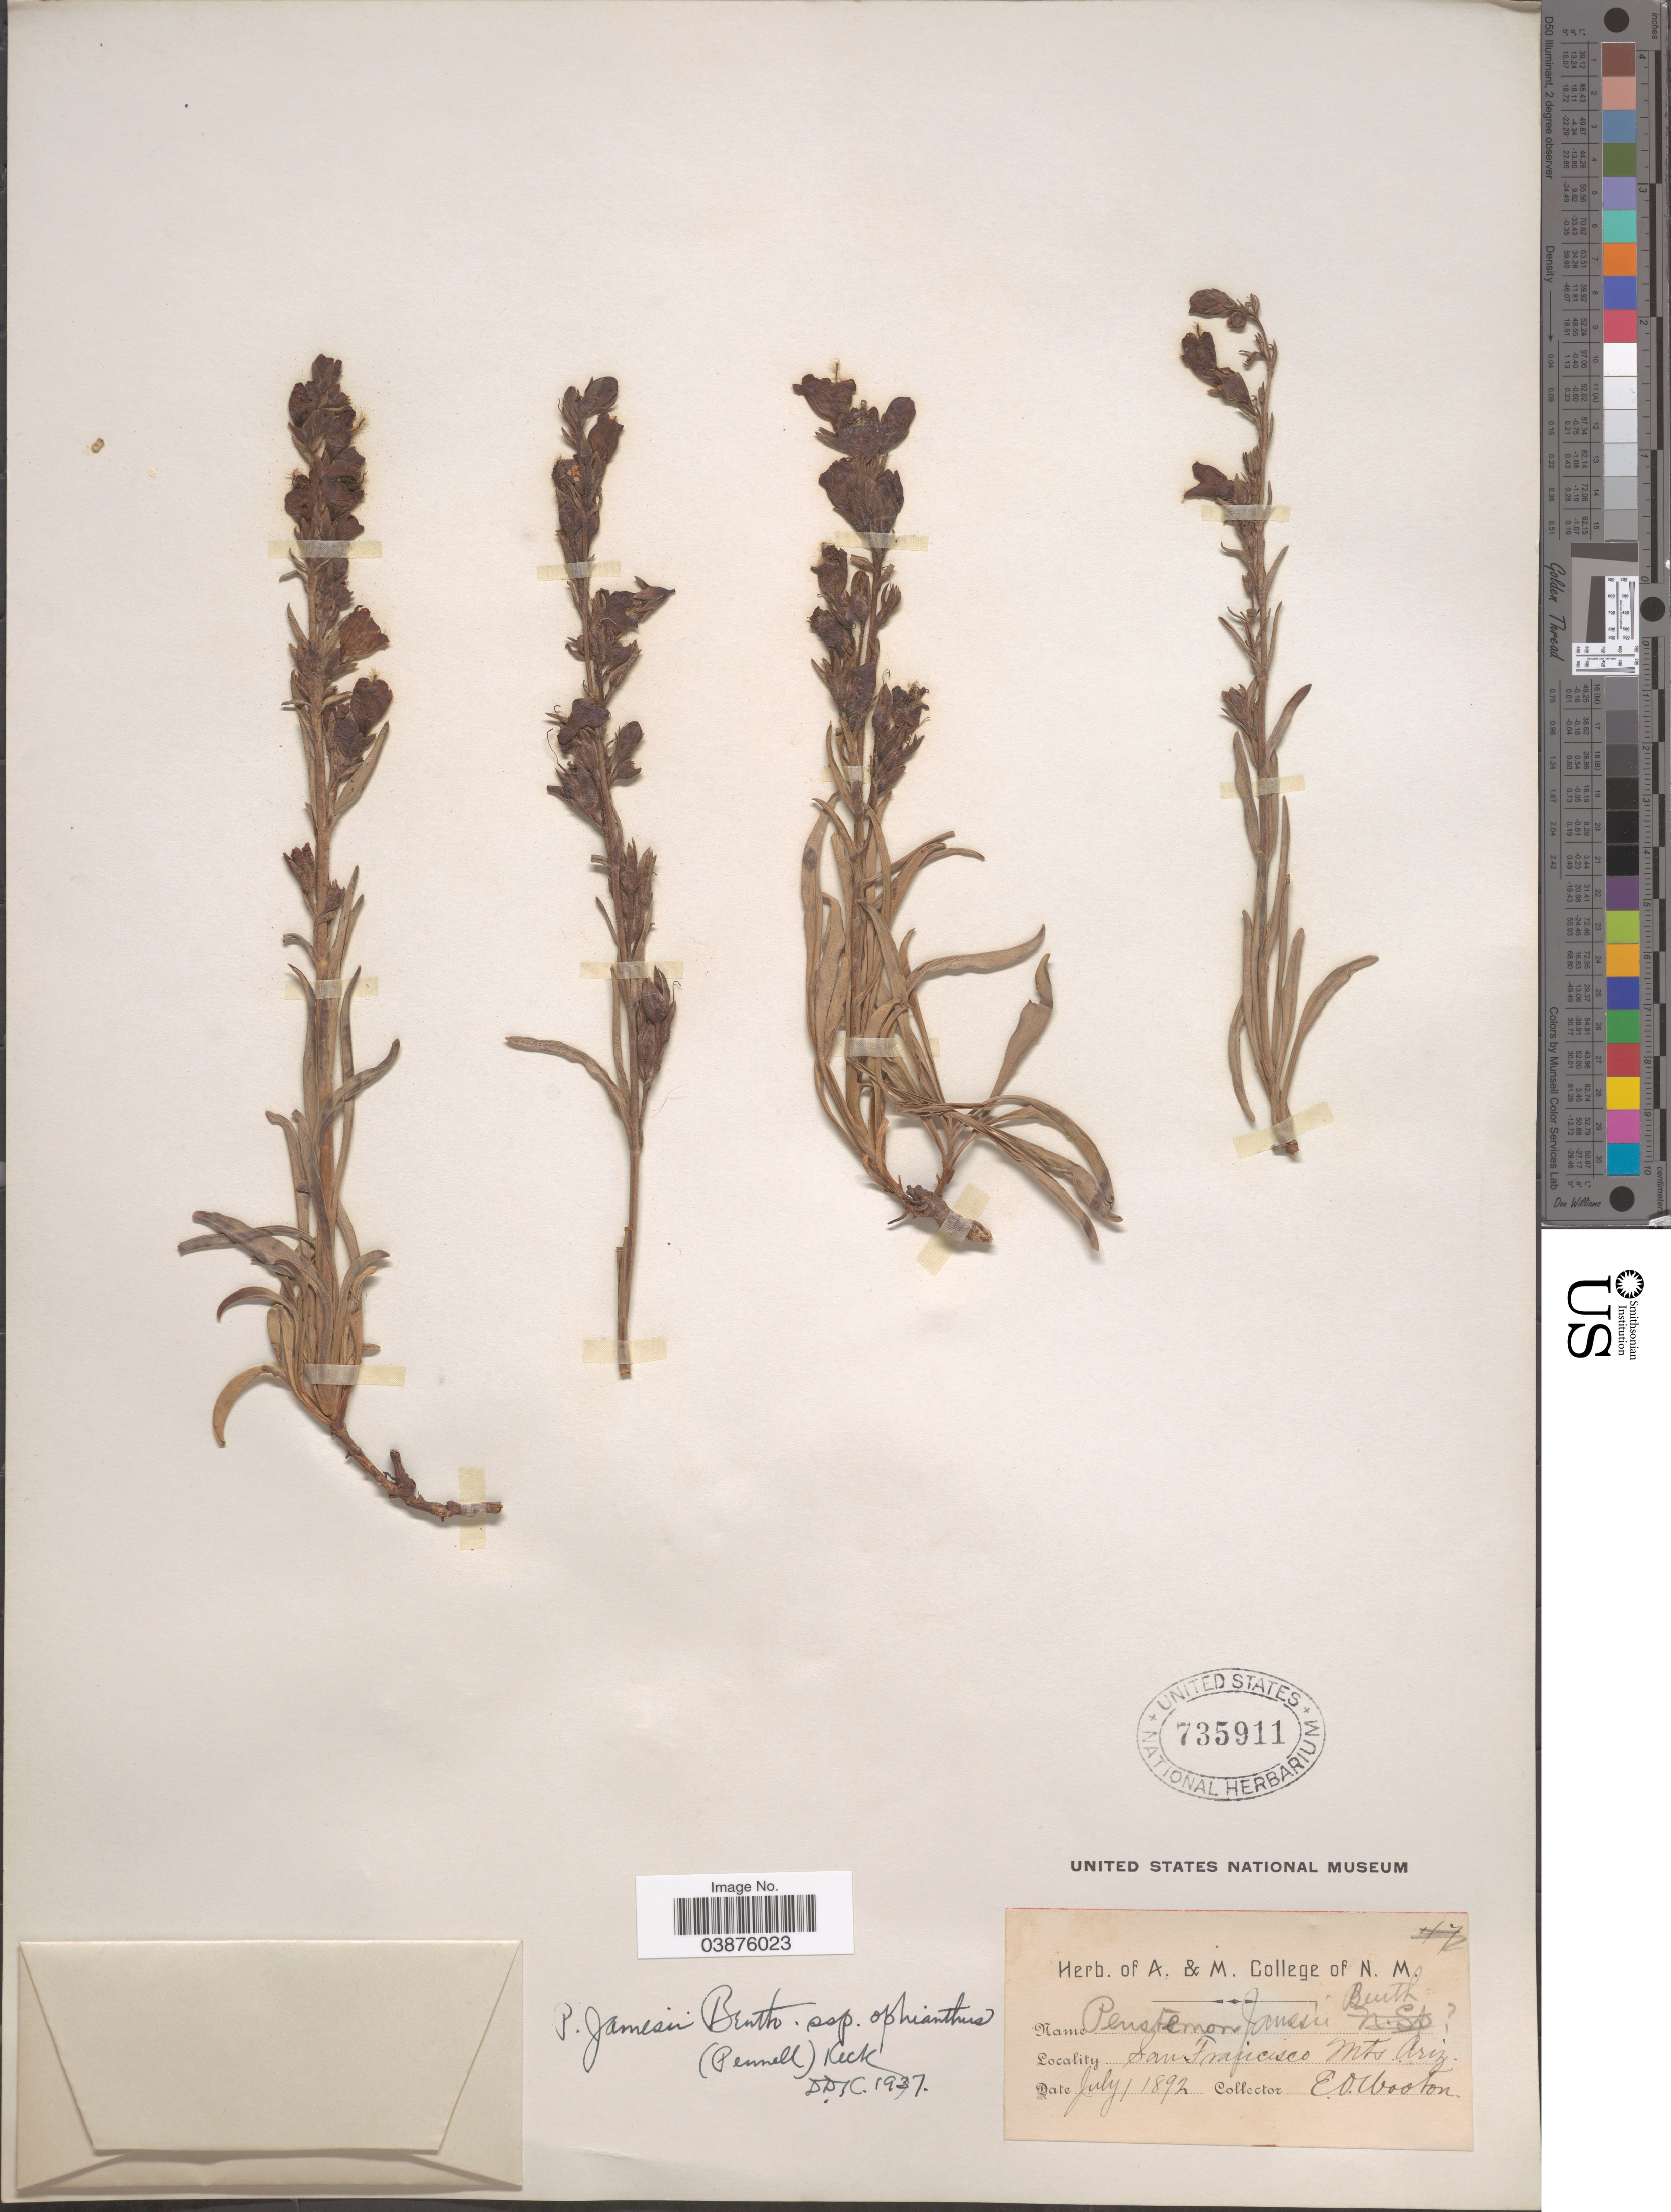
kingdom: Plantae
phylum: Tracheophyta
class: Magnoliopsida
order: Lamiales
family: Plantaginaceae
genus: Penstemon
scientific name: Penstemon jamesii subsp. ophianthus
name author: (Pennell) D.D. Keck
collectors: E. O. Wooton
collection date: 1892-07-01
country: United States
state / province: Arizona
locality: San Francisco Mts.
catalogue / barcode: US 735911